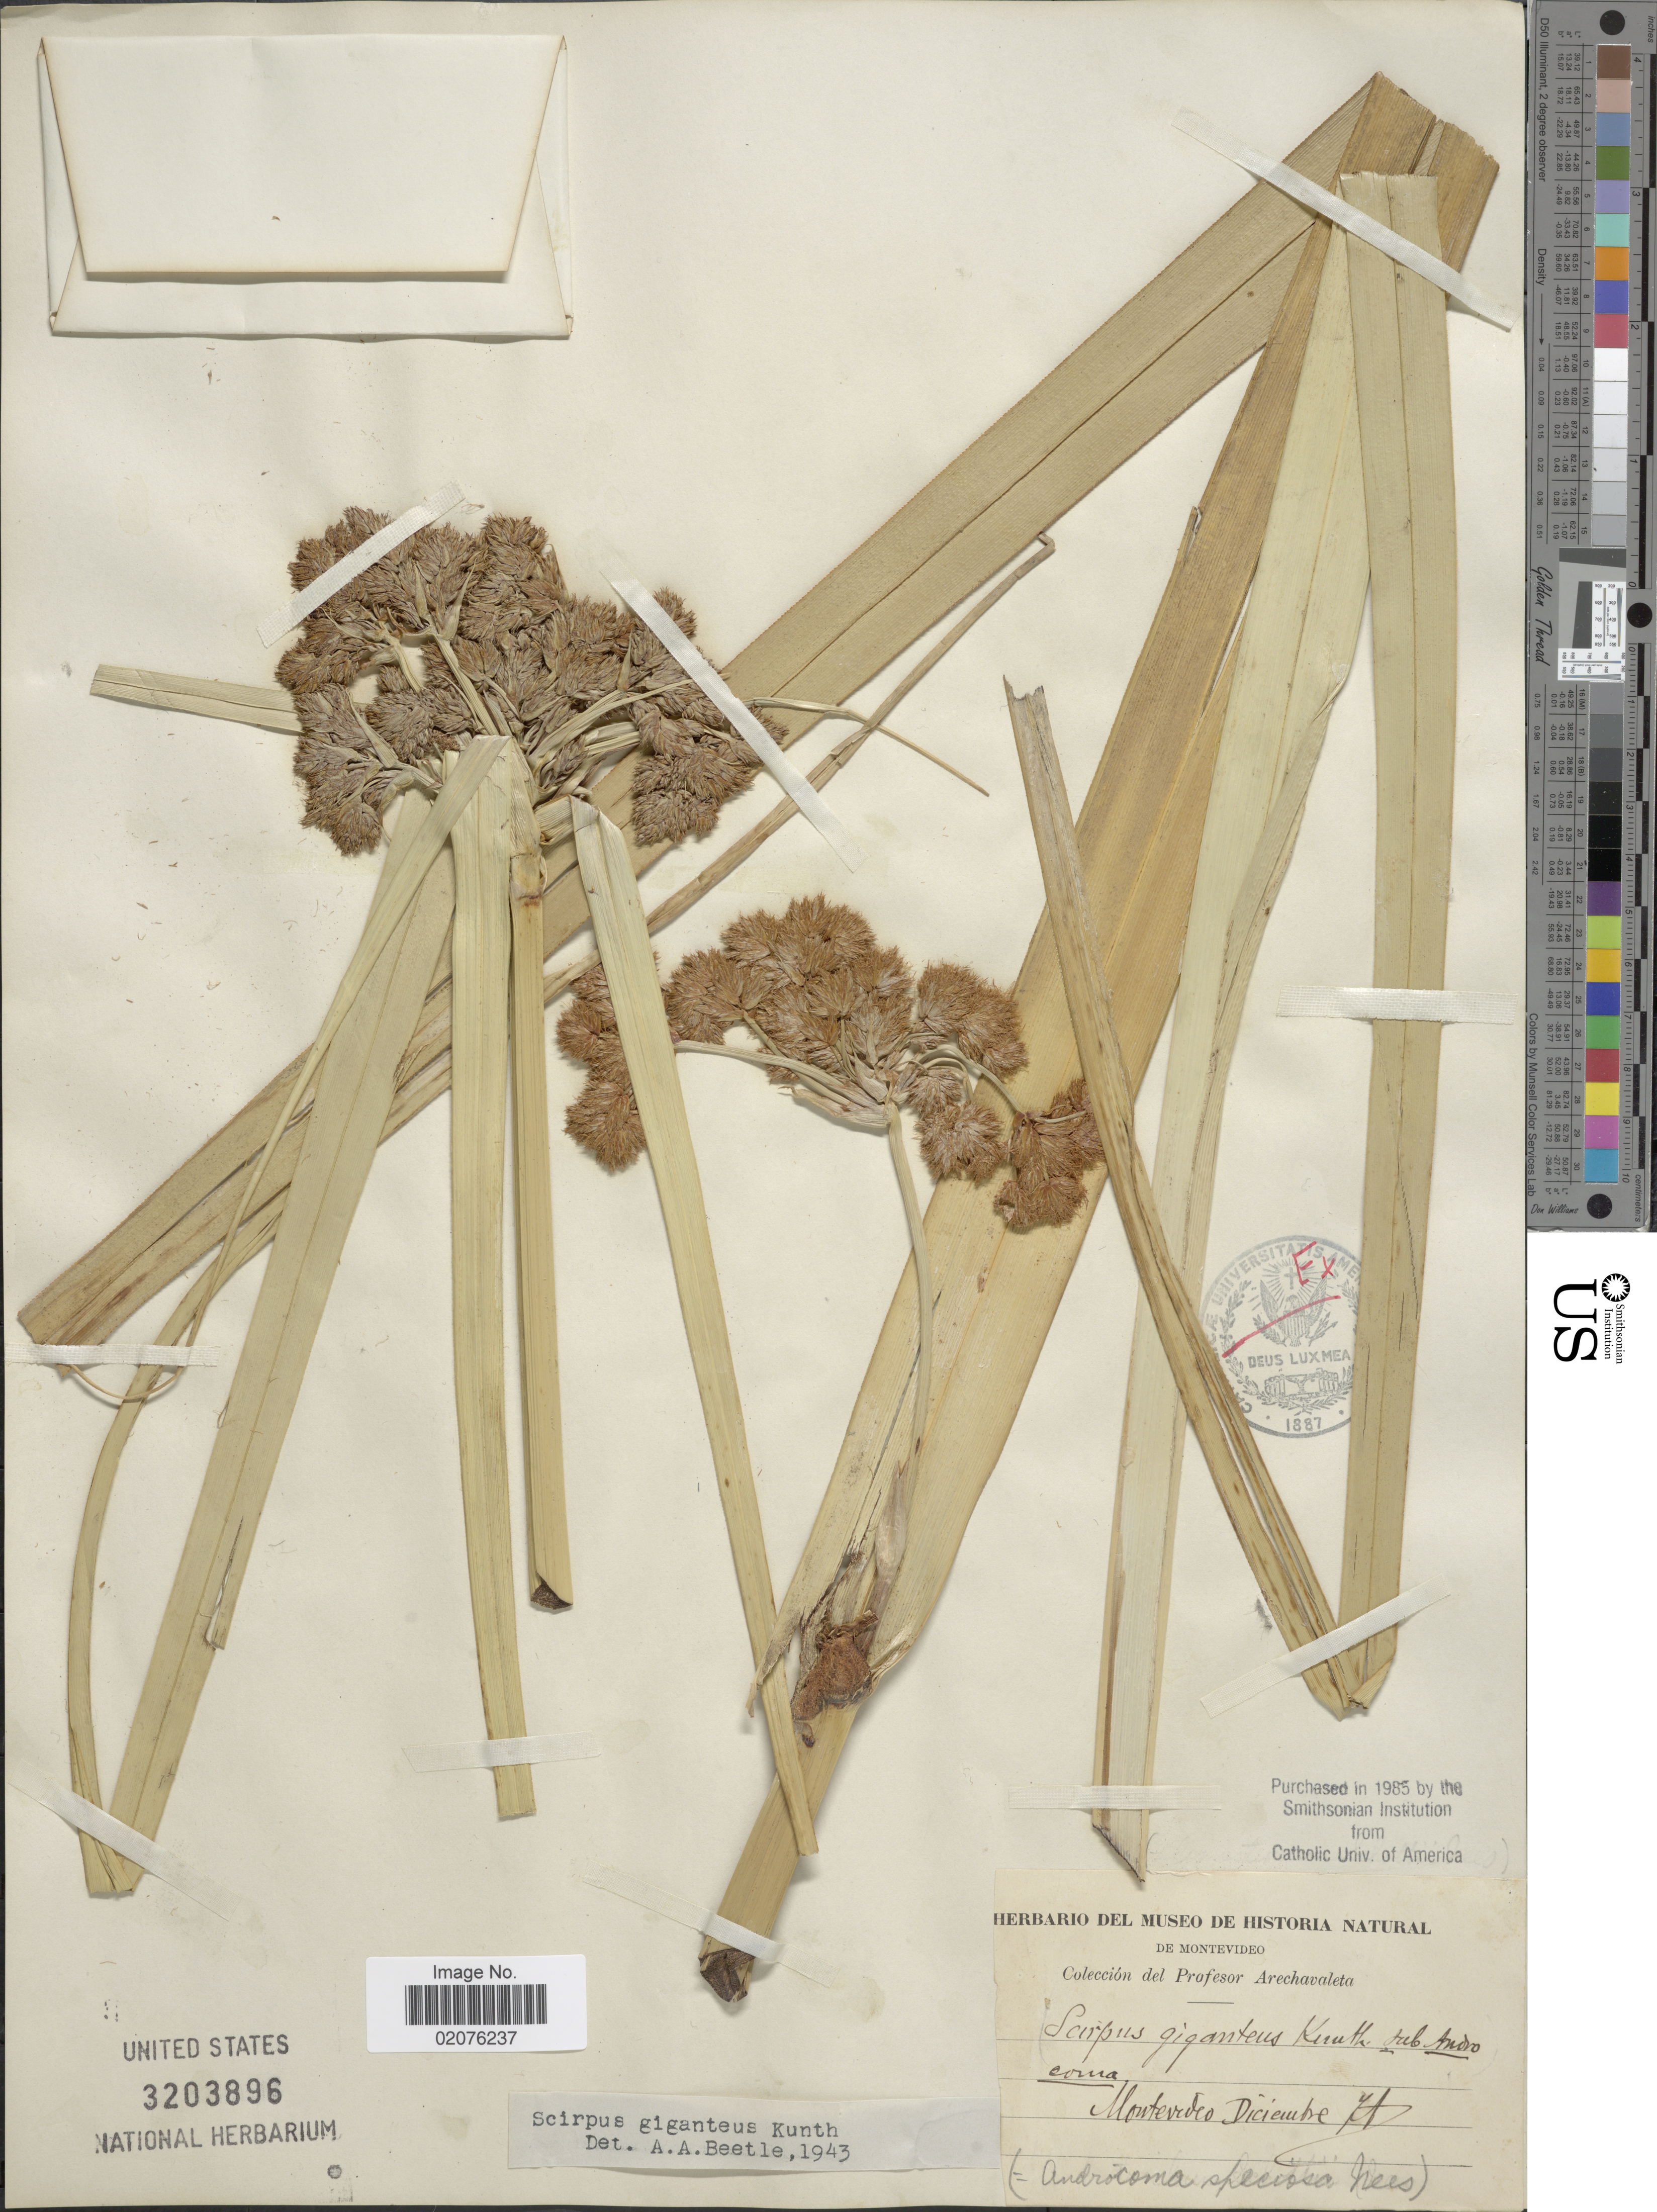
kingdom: Plantae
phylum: Tracheophyta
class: Liliopsida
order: Poales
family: Cyperaceae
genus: Cyperus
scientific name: Cyperus byssaceus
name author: Pereira-Silva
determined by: Strong, Mark T., (BOT), Smithsonian Institution - National Museum of Natural History (UNITED STATES)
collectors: J. Arechavaleta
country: Uruguay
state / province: Montevideo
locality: Coma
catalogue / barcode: US 3203896